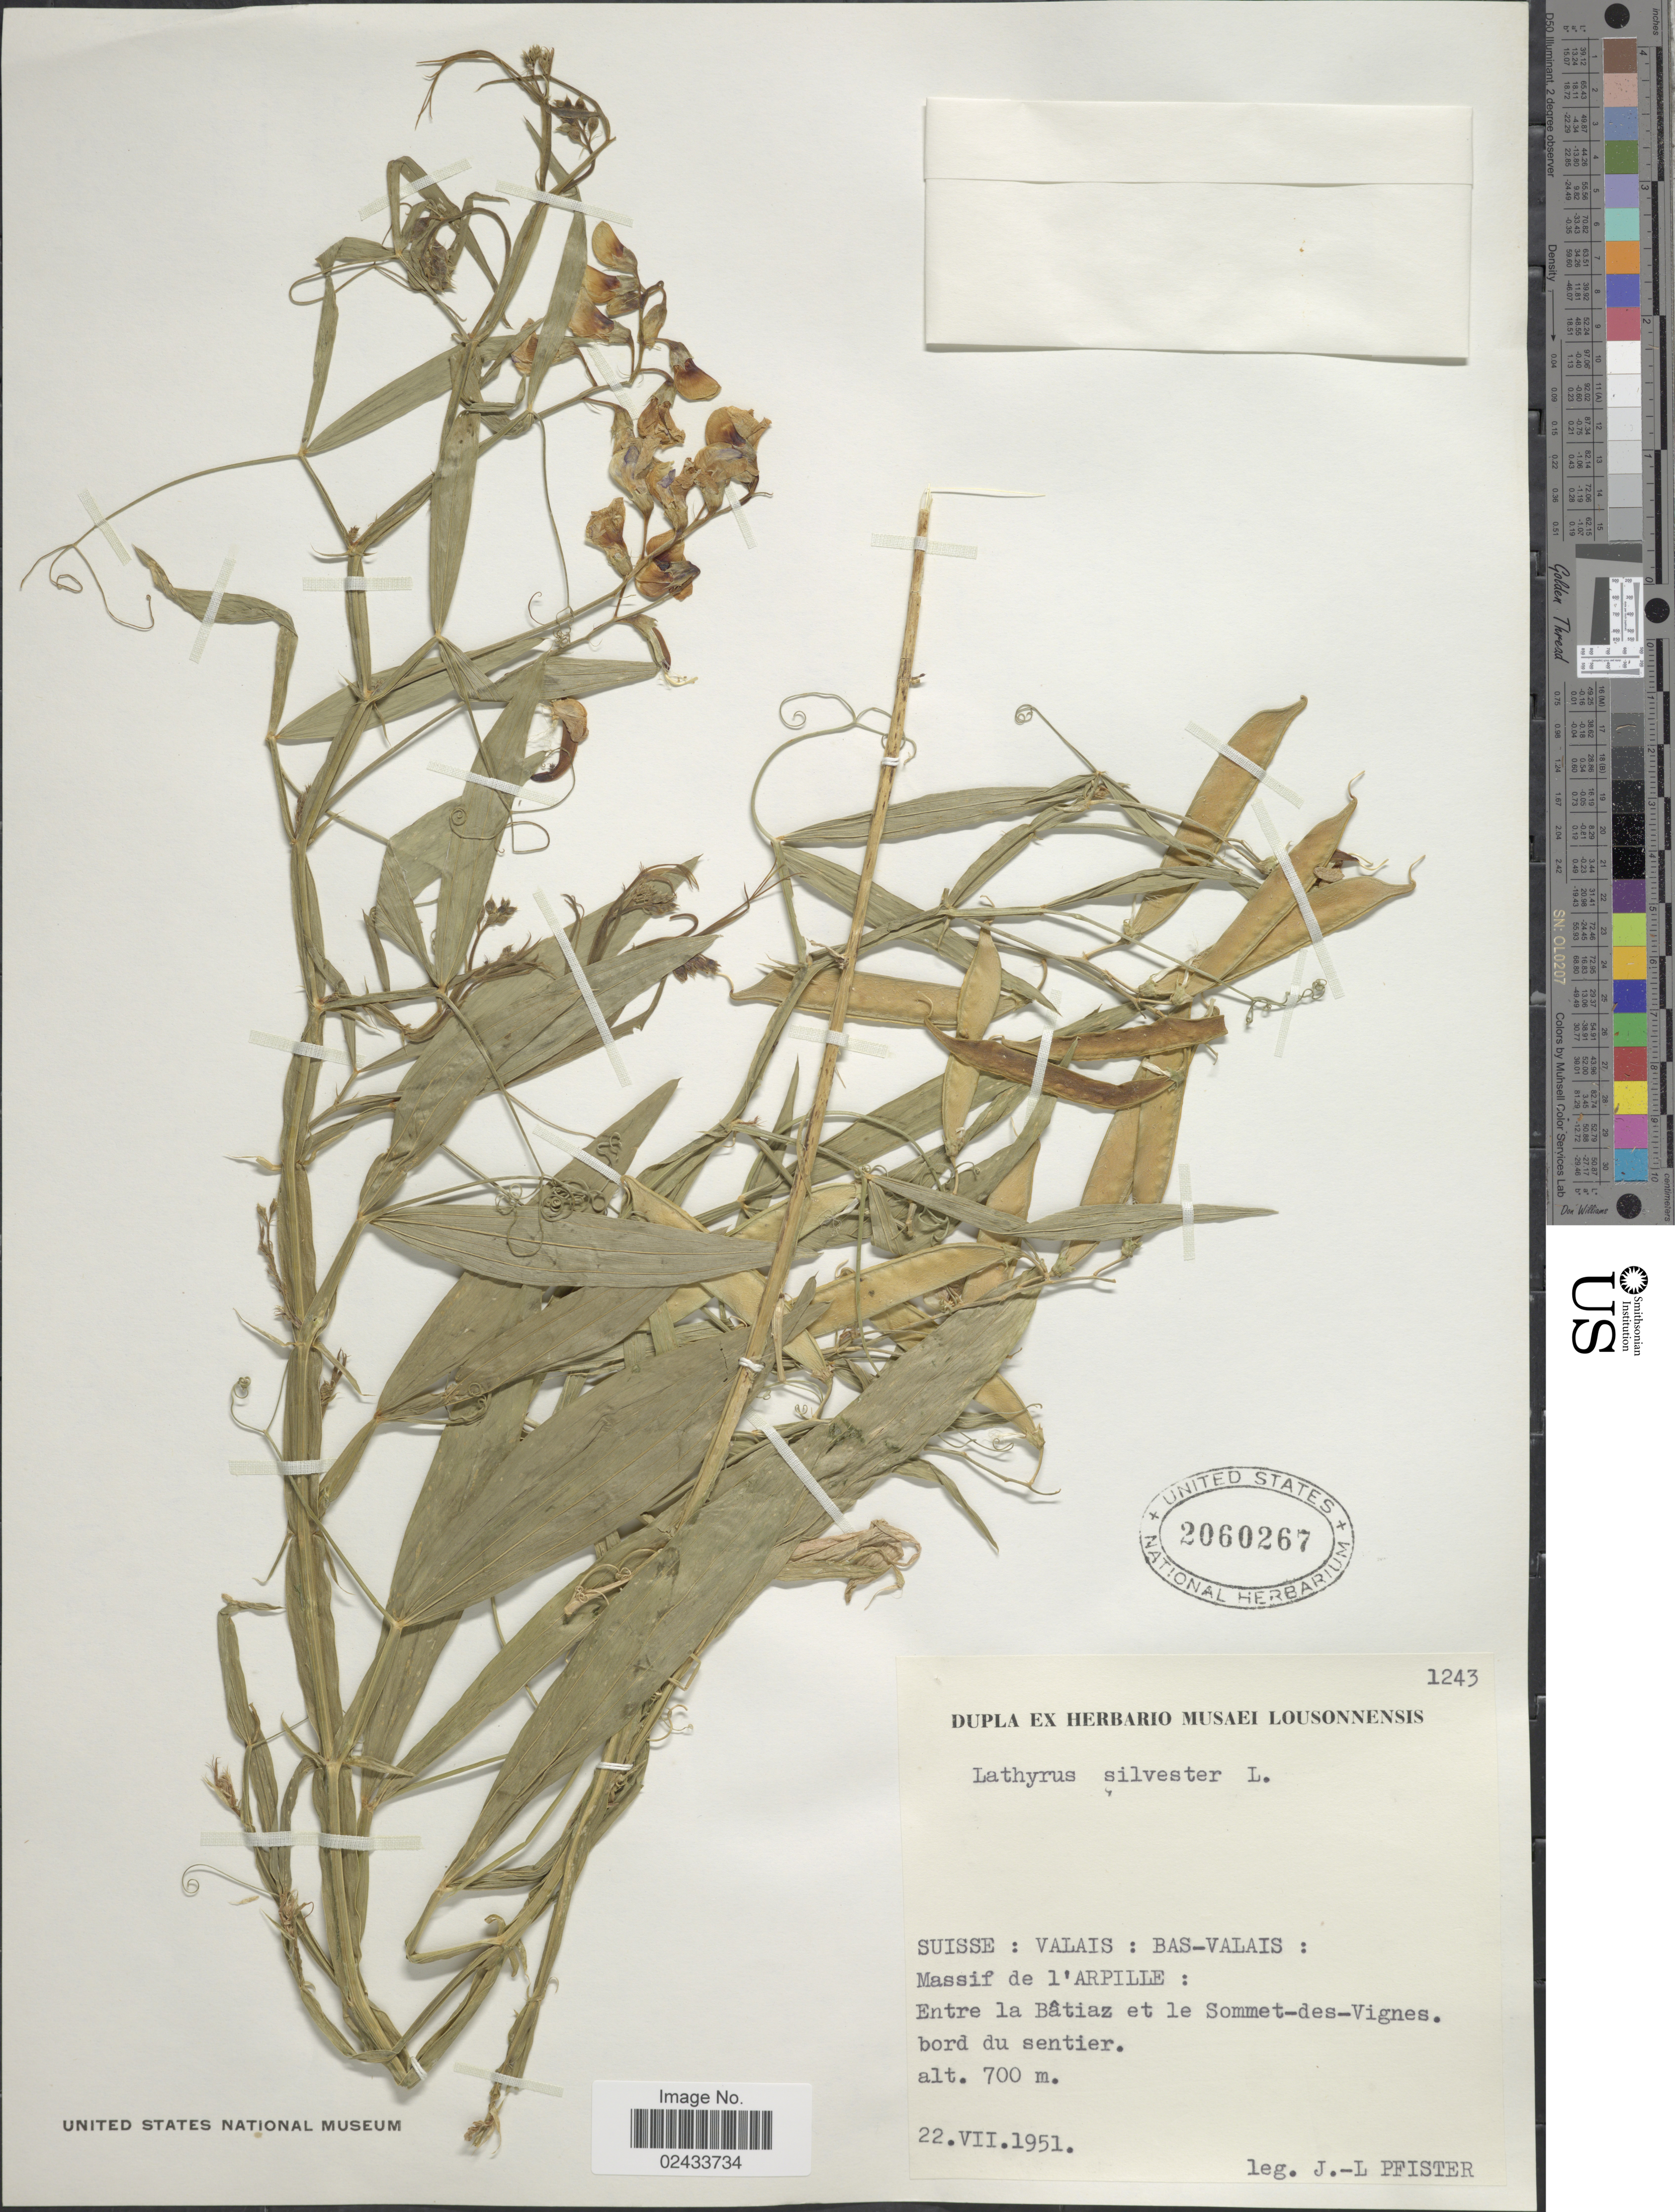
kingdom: Plantae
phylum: Tracheophyta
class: Magnoliopsida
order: Fabales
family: Fabaceae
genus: Lathyrus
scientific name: Lathyrus sylvestris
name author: L.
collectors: J. Pfister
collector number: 1243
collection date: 1951-07-22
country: Switzerland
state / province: Valais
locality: Suisse: Valais: Bas-Valais: Massif de l' Arpille: Entre la Batiaz et le Sommet-des-Vignes bord du Sentier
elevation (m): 700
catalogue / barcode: US 2060267